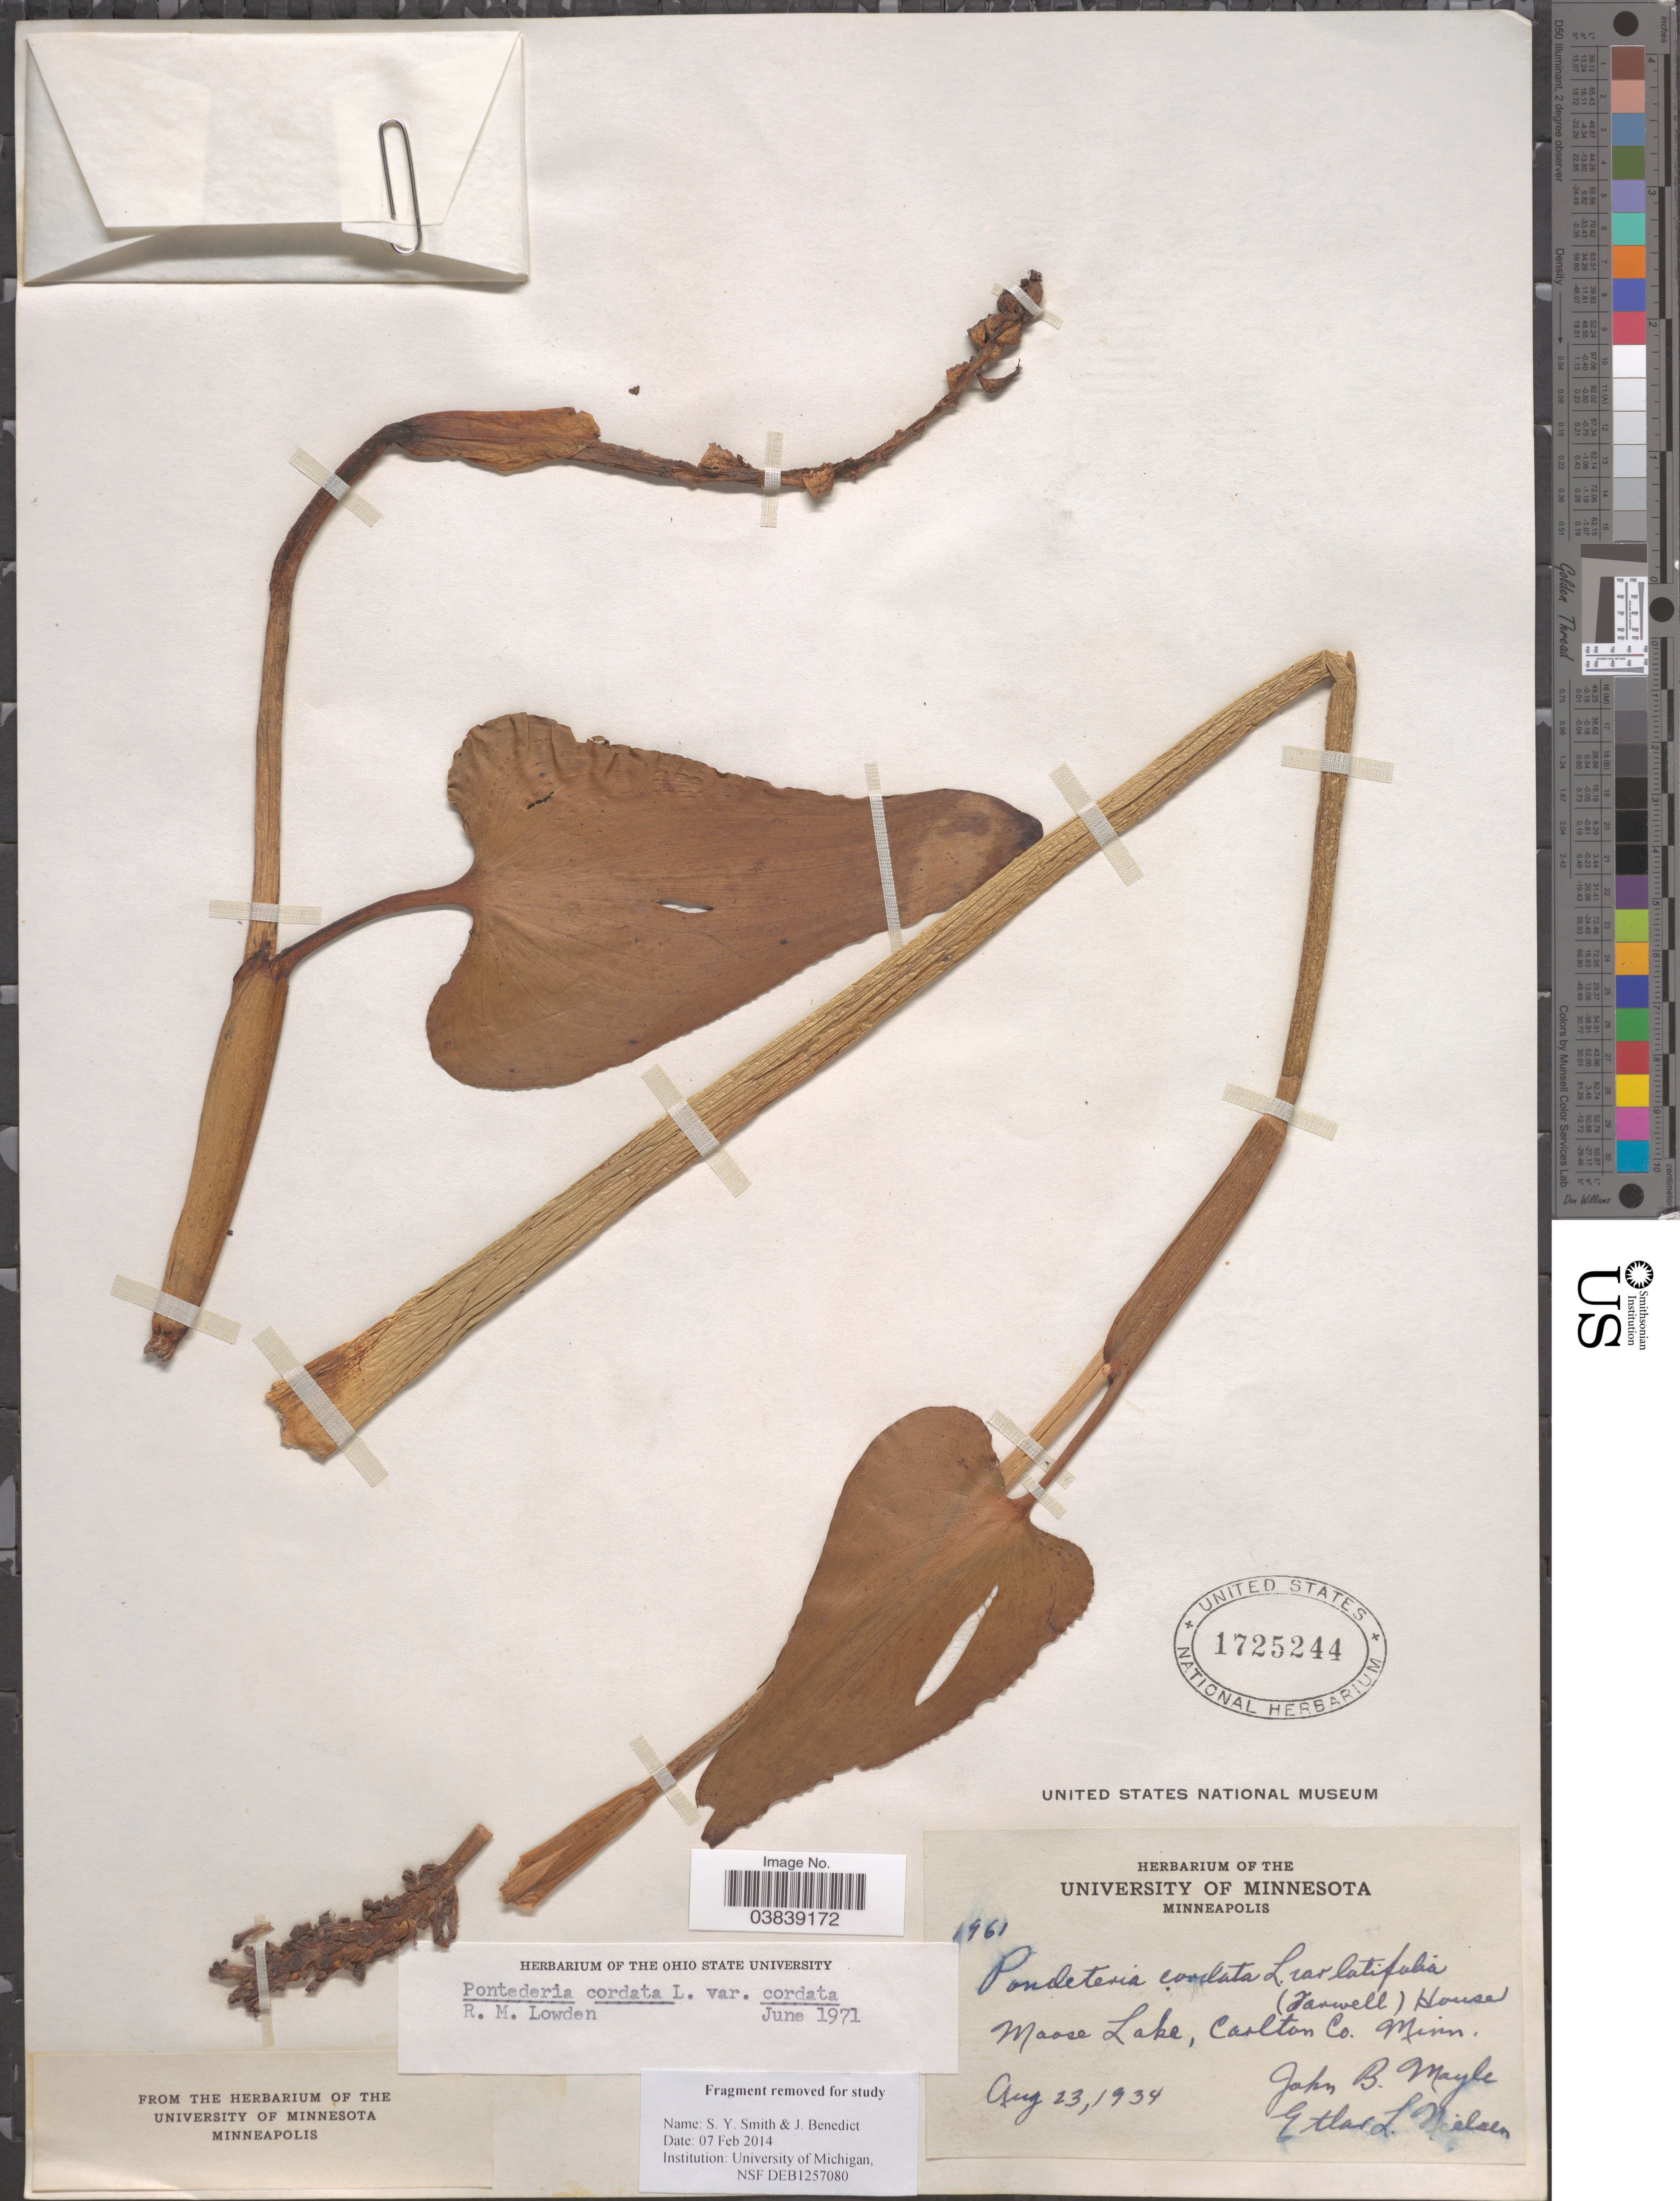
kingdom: Plantae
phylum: Tracheophyta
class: Liliopsida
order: Commelinales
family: Pontederiaceae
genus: Pontederia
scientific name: Pontederia cordata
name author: L.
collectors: J. Moyle & E. L. Nielsen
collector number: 1961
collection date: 1934-08-23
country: United States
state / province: Minnesota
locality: Moose Lake, Carlton Co.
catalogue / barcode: US 1725244